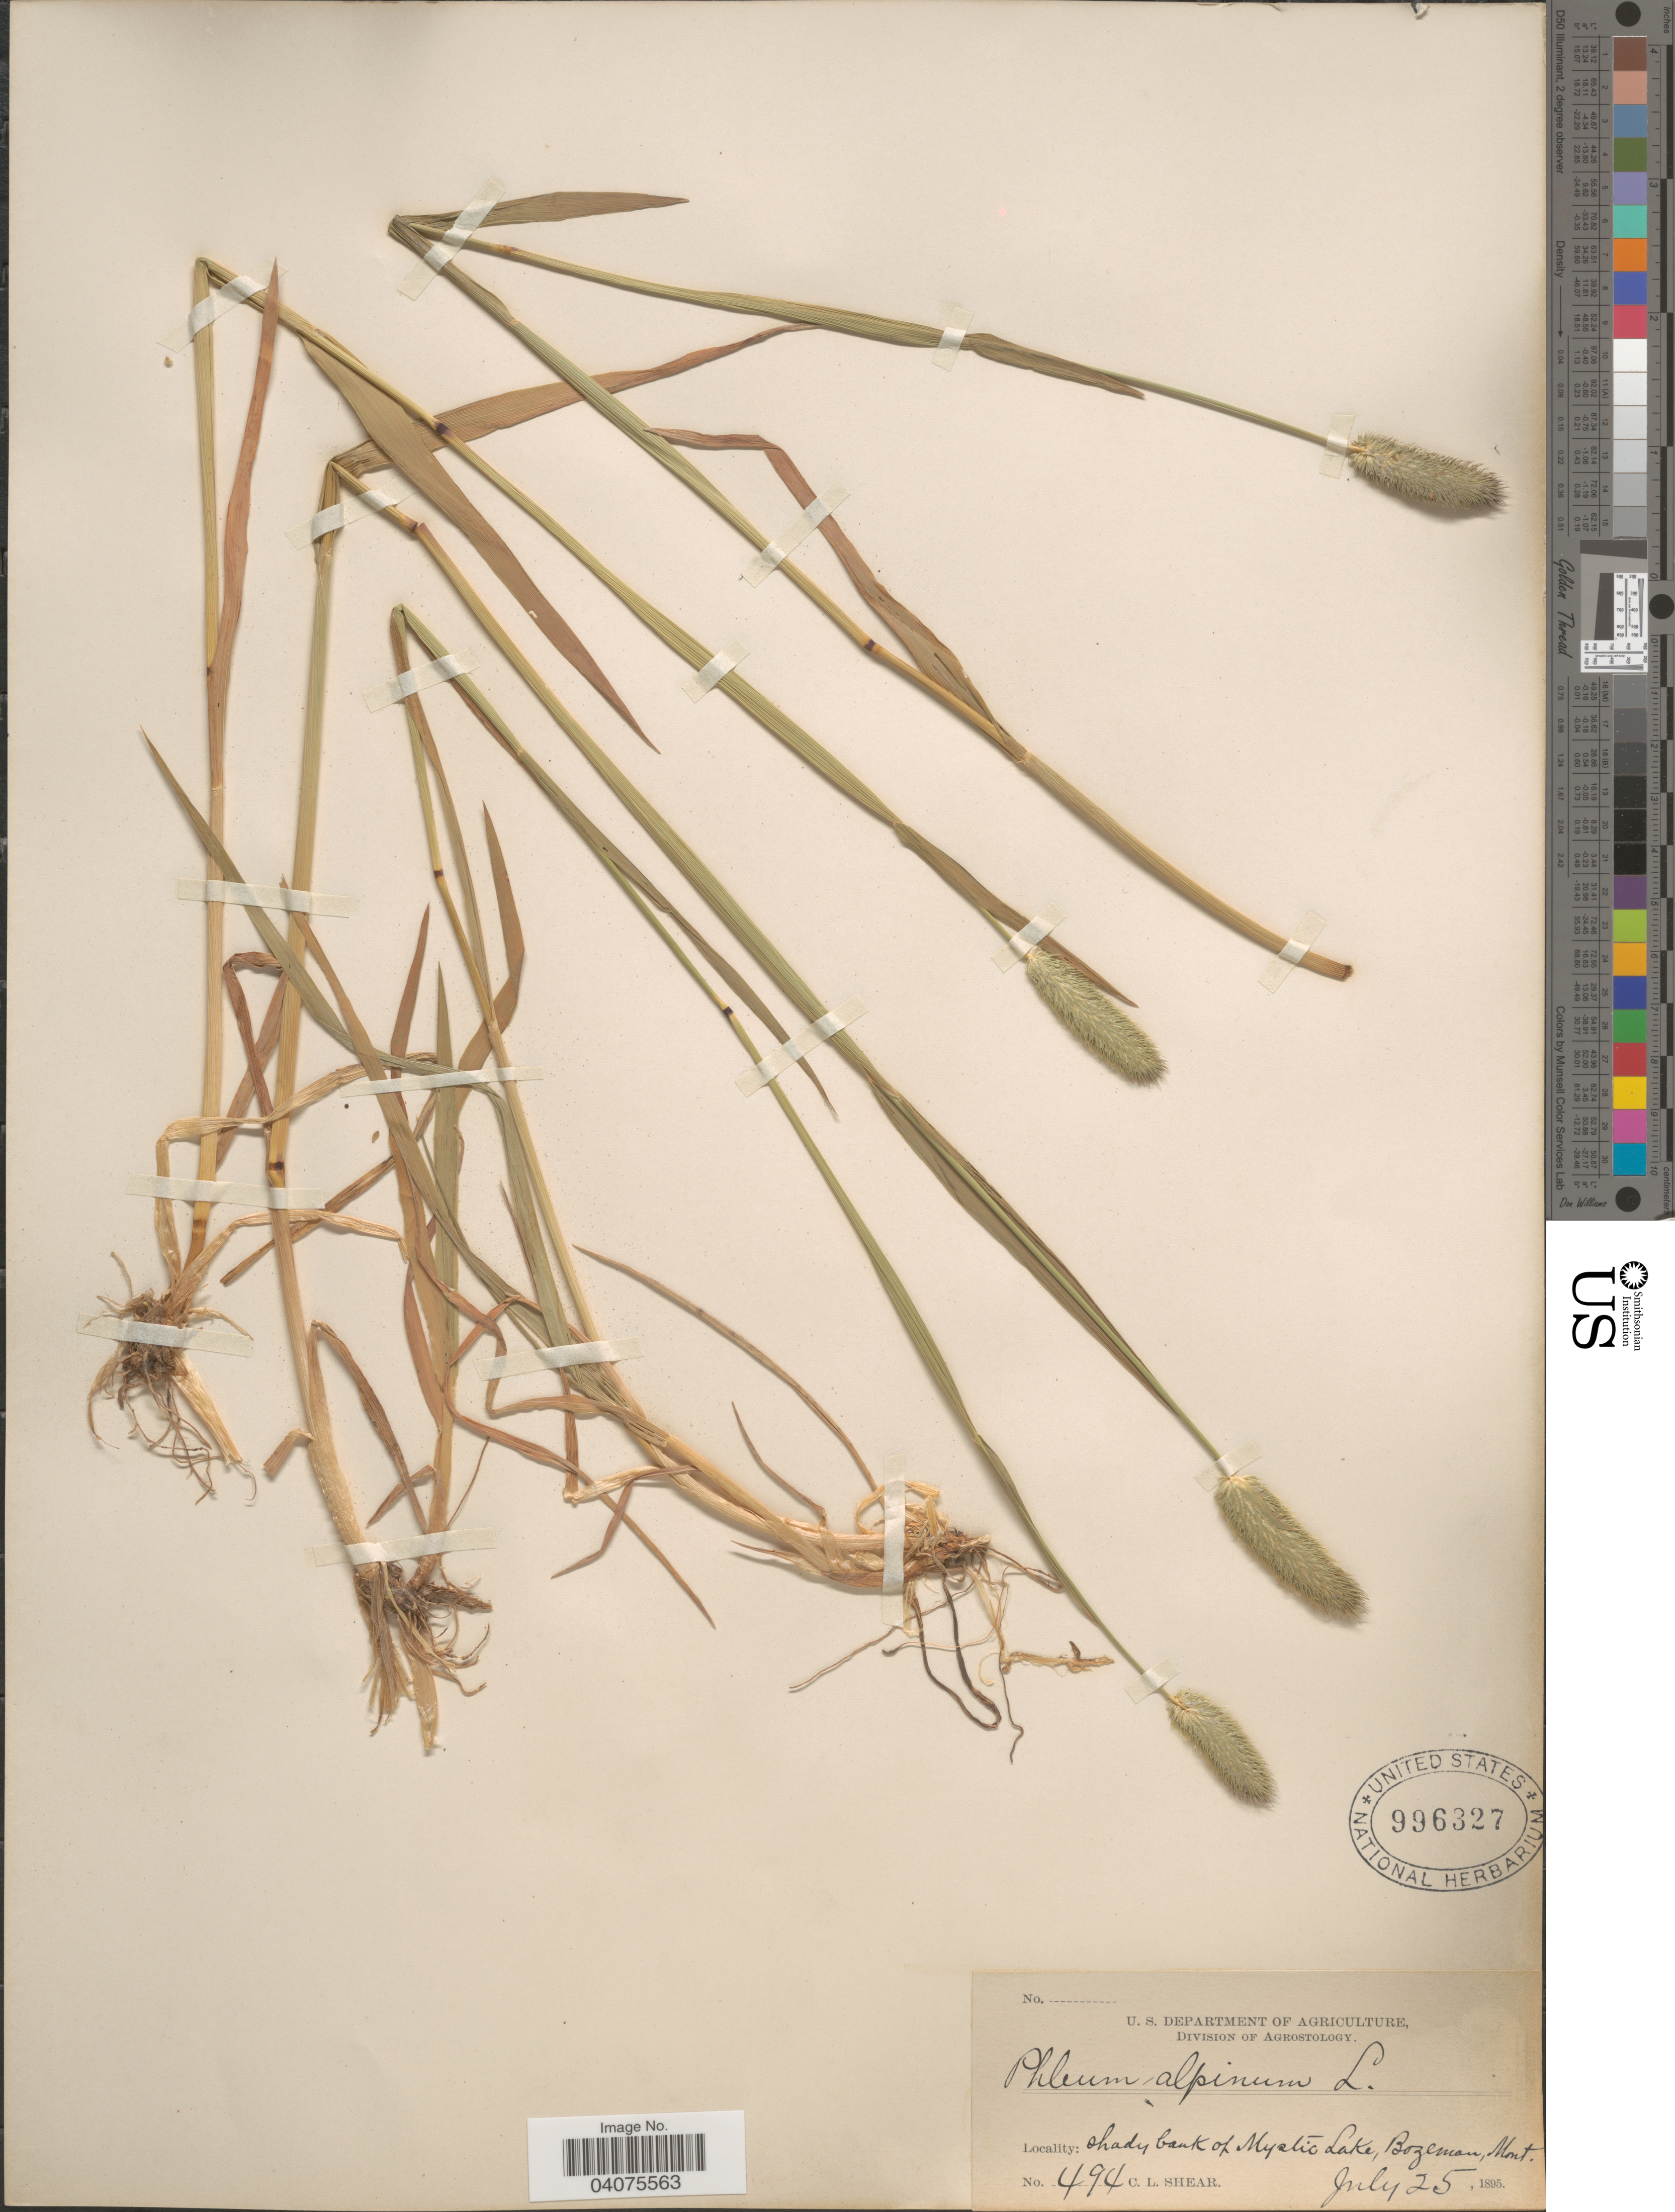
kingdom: Plantae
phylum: Tracheophyta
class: Liliopsida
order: Poales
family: Poaceae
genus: Phleum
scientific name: Phleum alpinum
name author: L.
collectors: C. L. Shear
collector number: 494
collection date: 1895-07-25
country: United States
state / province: Montana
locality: Shady bank of Mystic Lake, Bozeman.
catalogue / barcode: US 996327